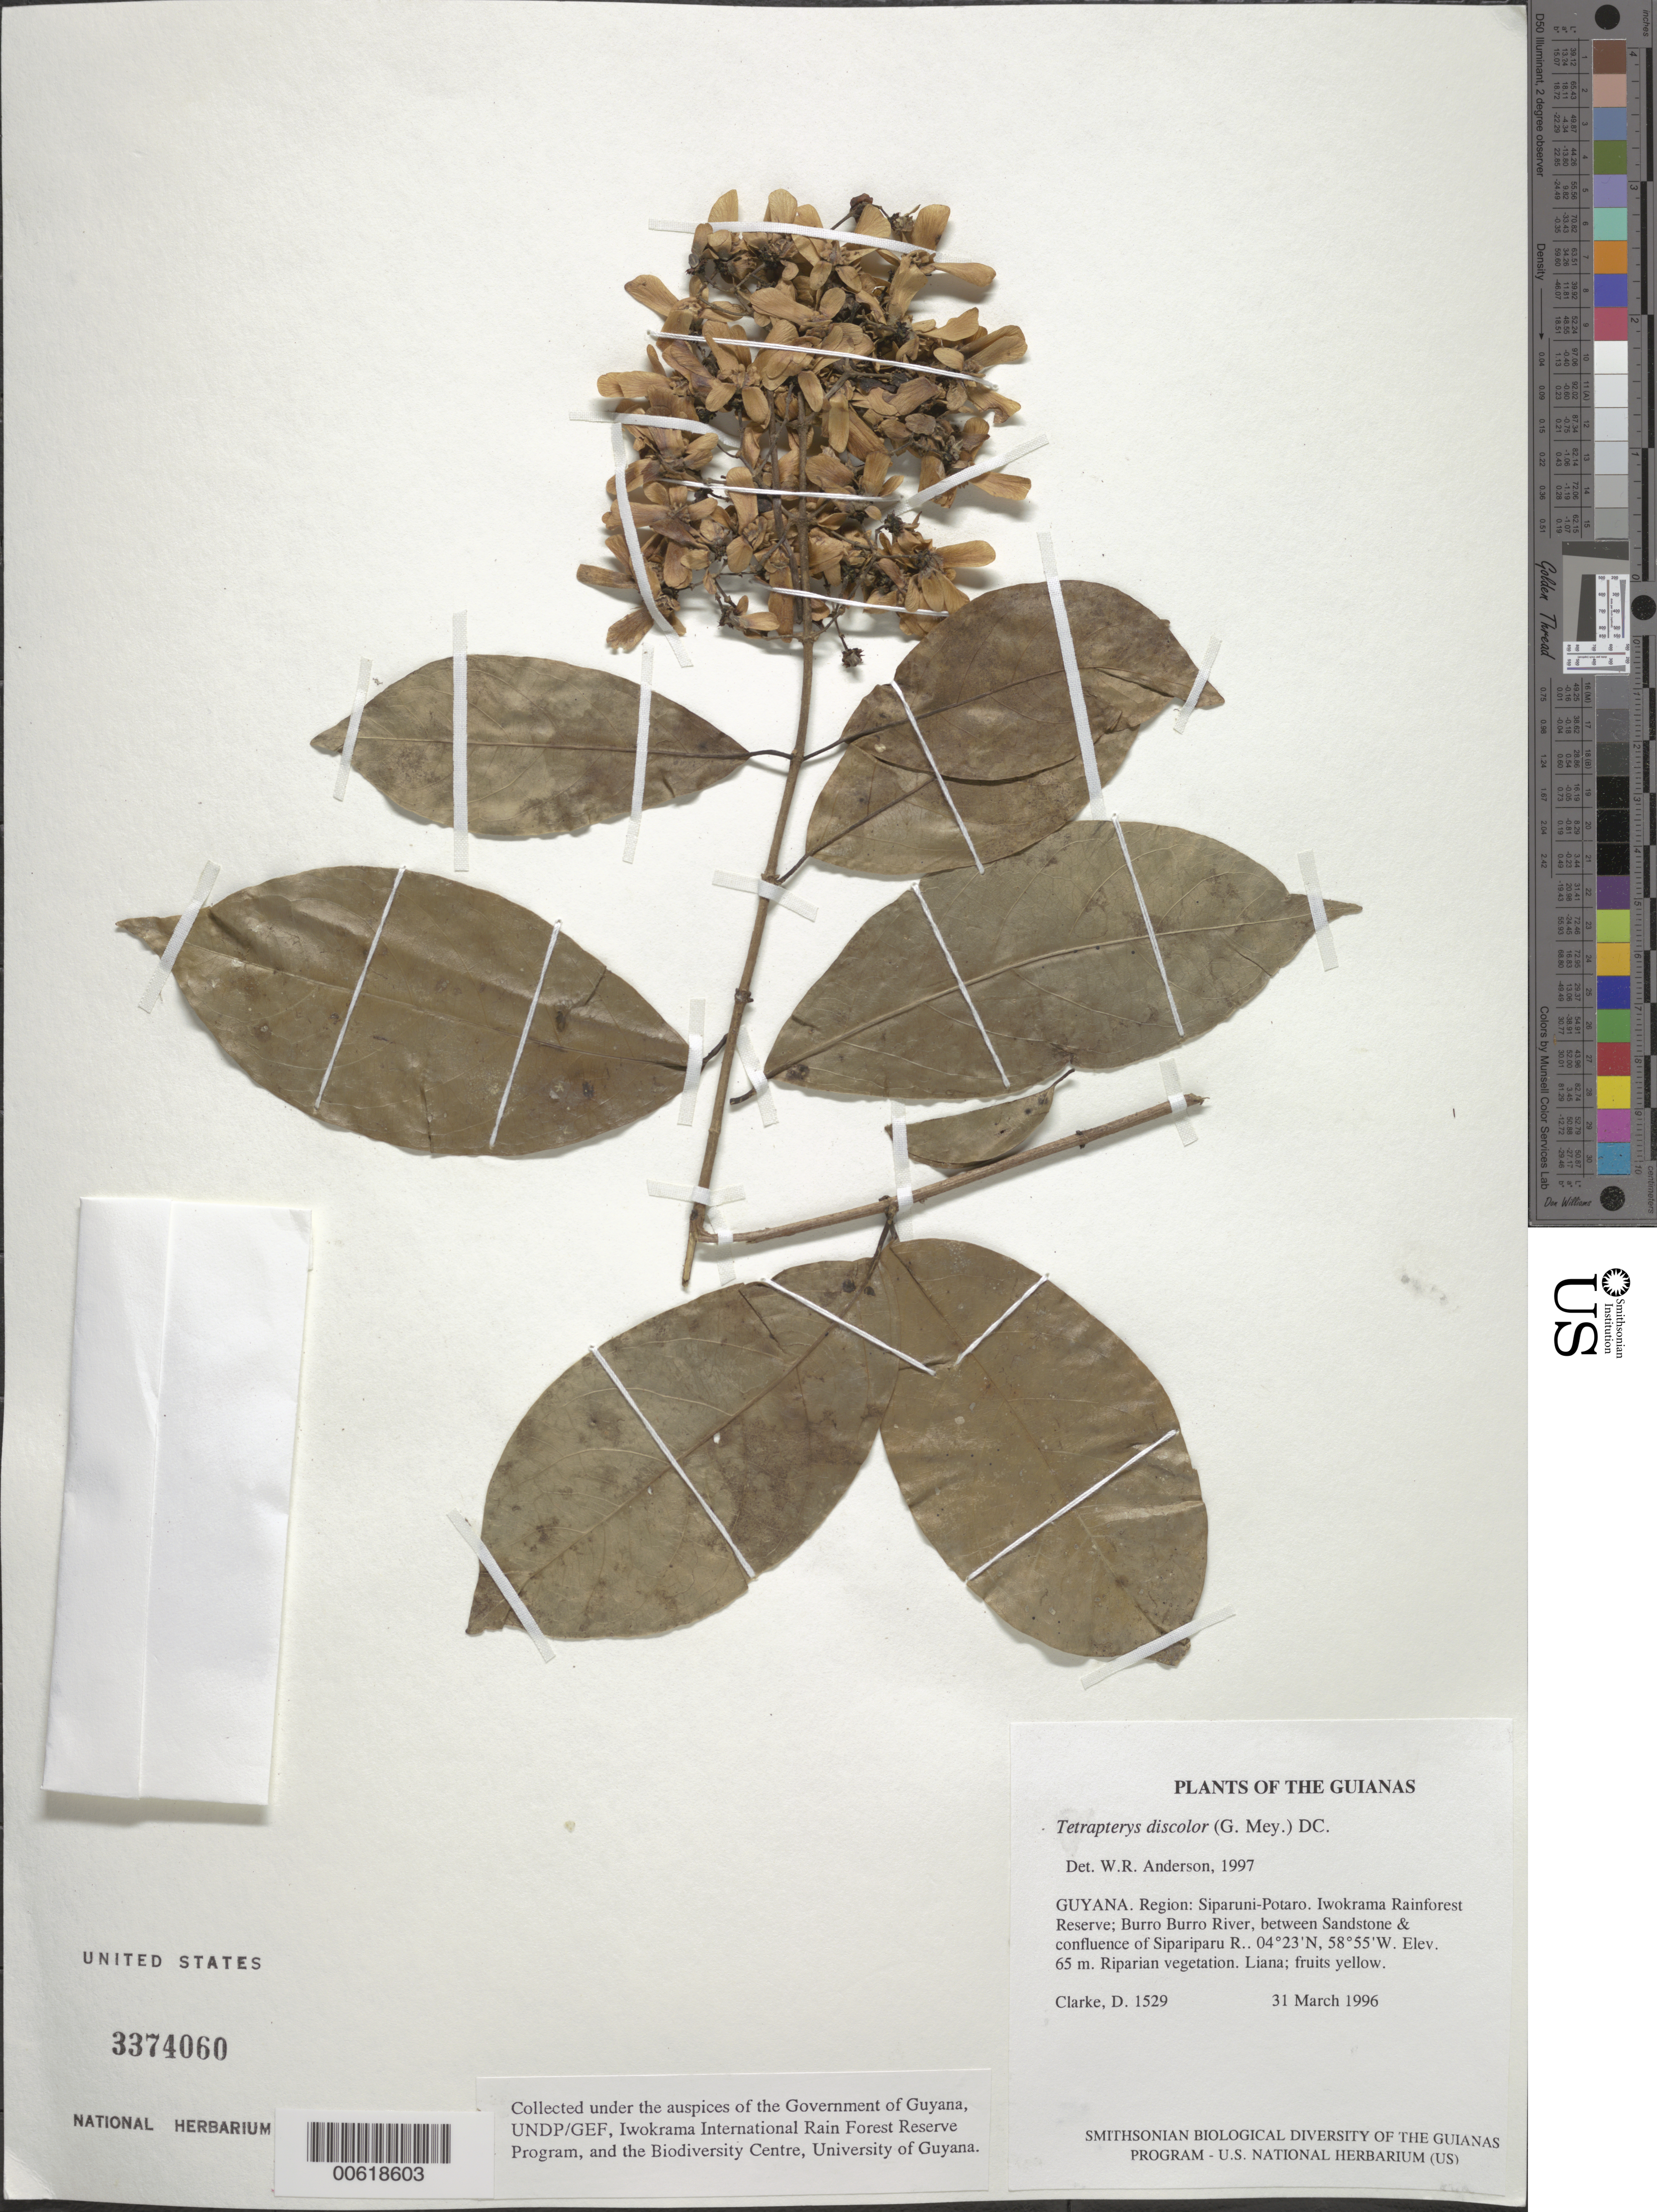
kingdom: Plantae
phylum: Tracheophyta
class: Magnoliopsida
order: Malpighiales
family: Malpighiaceae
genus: Tetrapterys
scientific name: Tetrapterys discolor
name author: (G. Mey.) DC.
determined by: Anderson, W. R., (MICH), University of Michigan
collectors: H. D. Clarke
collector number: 1529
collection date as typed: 31 March 1996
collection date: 1996-03-31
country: Guyana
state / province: Potaro-Siparuni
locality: Iwokrama Rainforest Reserve; Burro Burro River, between Sandstone & confluence of Sipariparu R.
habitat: Riparian vegetation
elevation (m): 65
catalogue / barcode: US 3374060